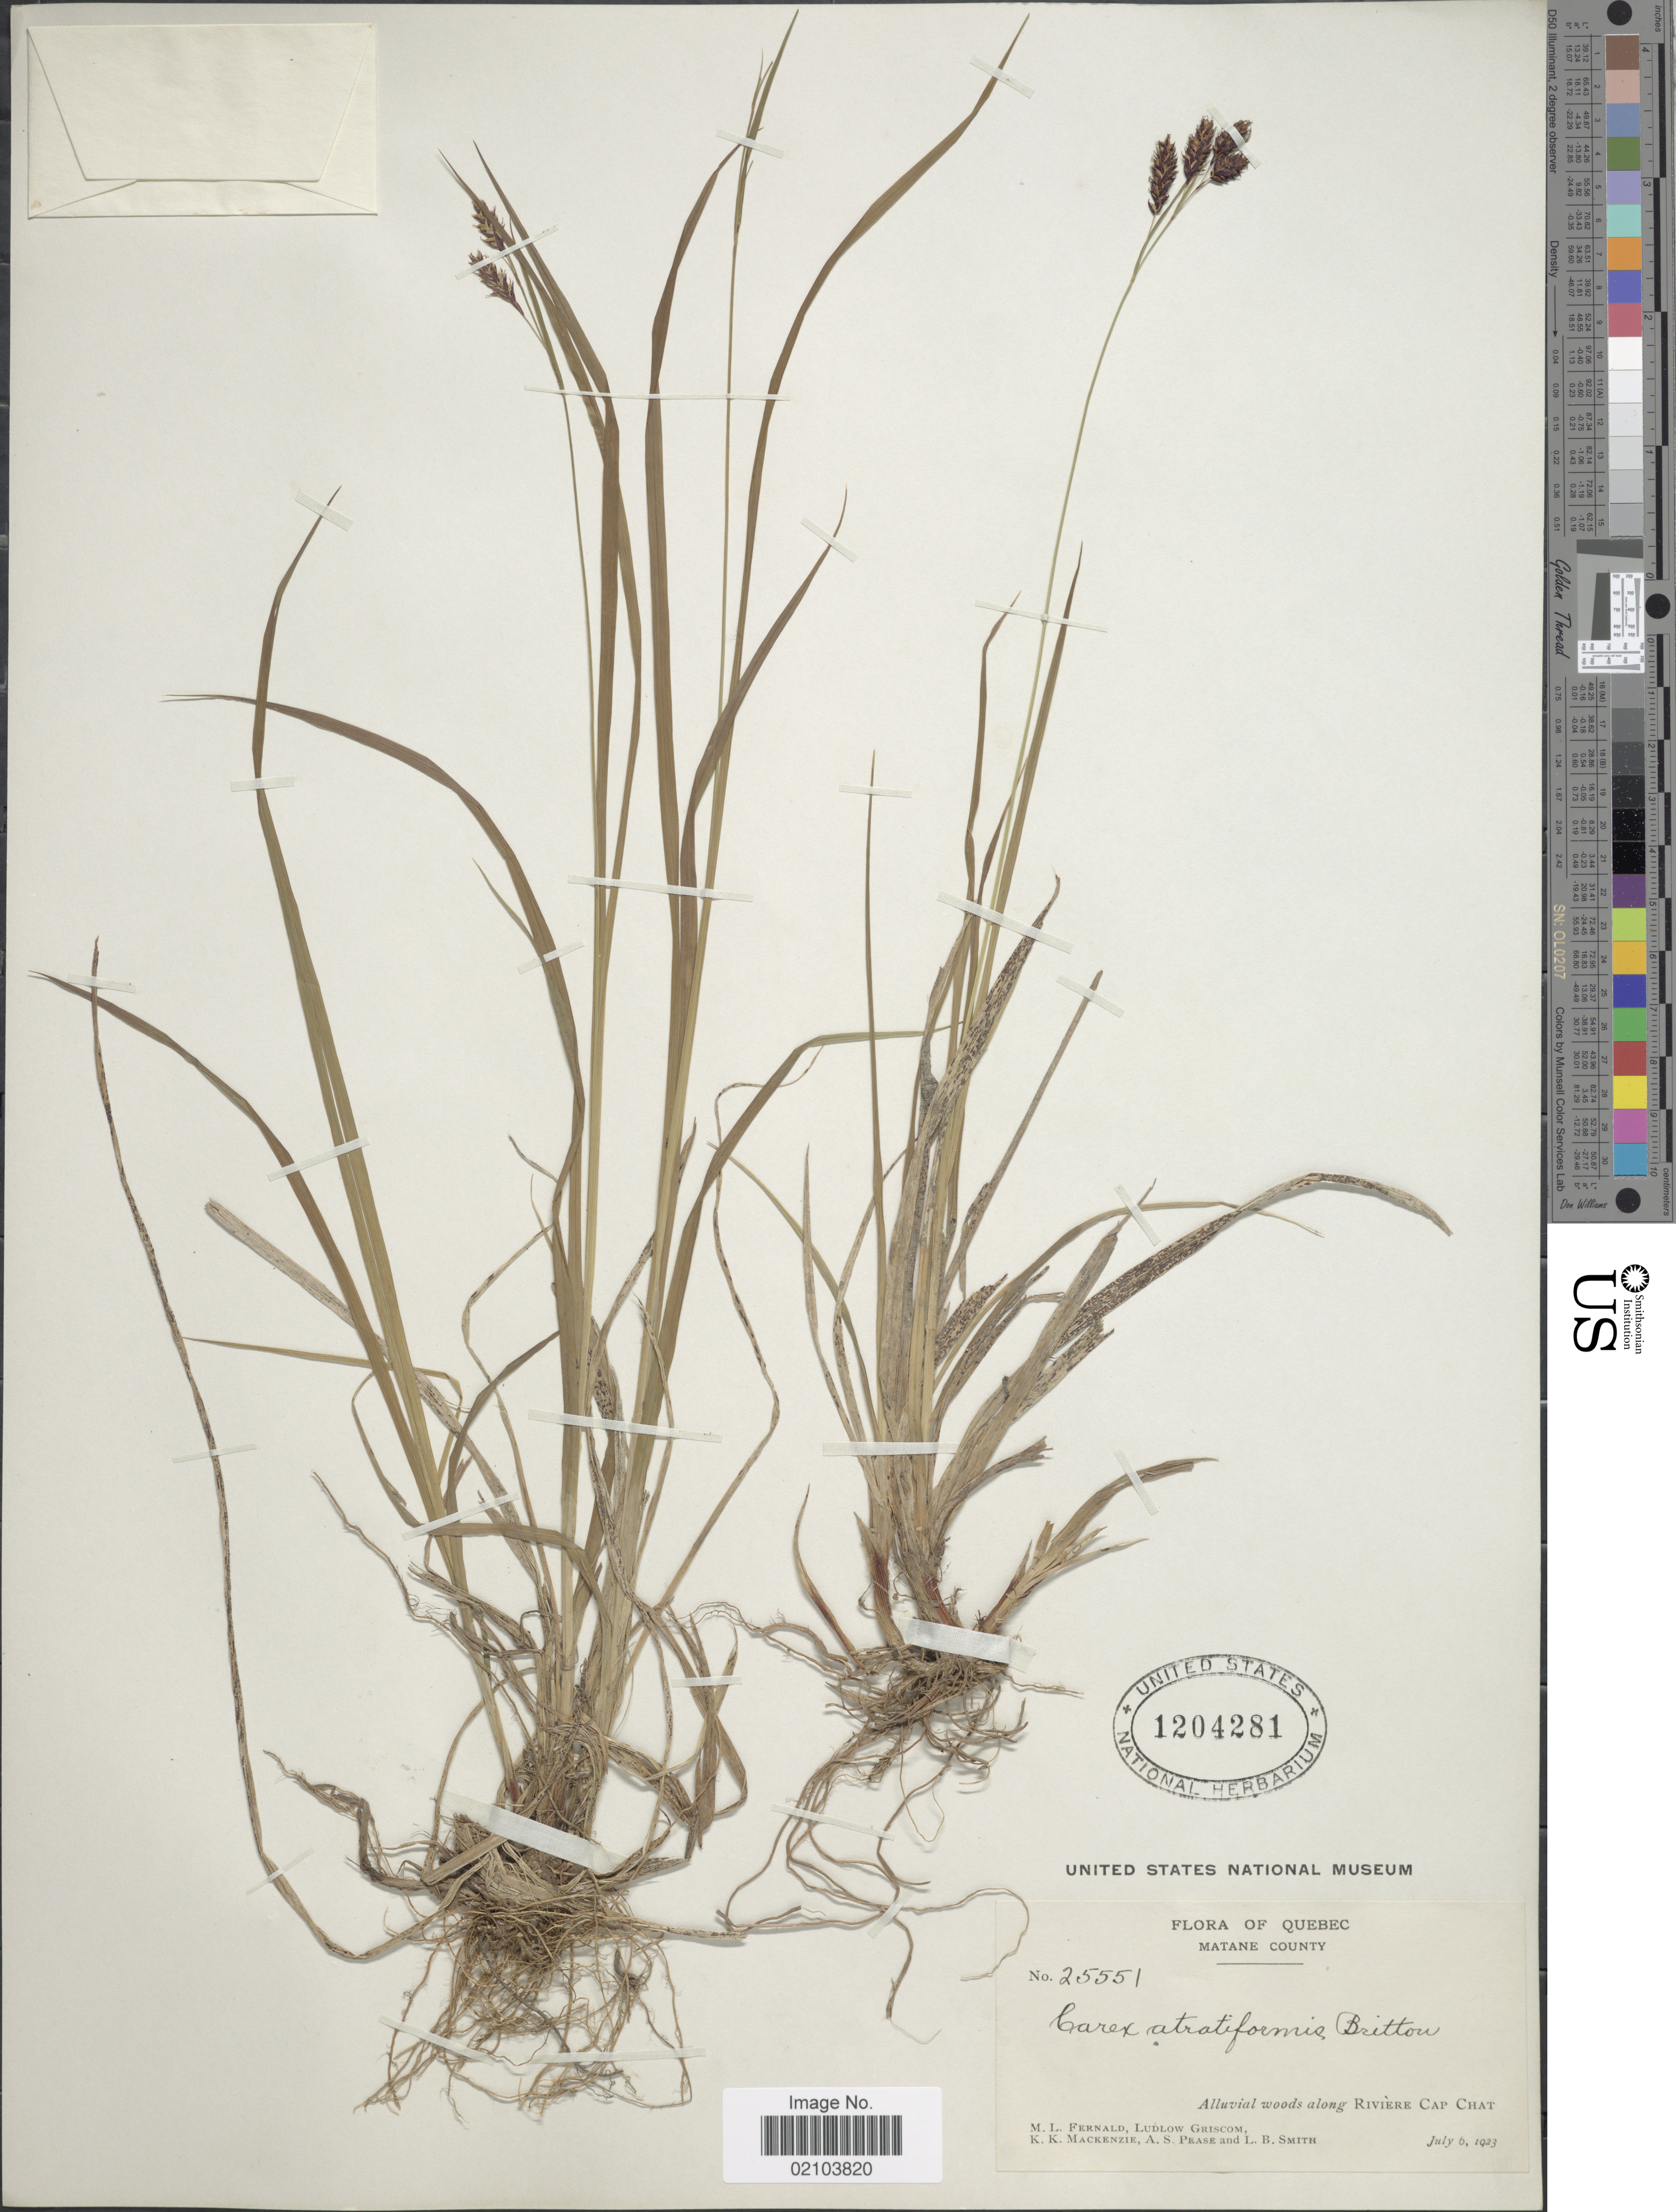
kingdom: Plantae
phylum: Tracheophyta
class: Liliopsida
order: Poales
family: Cyperaceae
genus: Carex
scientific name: Carex atratiformis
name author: Britton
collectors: M. L. Fernald, L. Griscom, K. K. Mackenzie, A. S. Pease & L. Smith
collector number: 25551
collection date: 1923-07-06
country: Canada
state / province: Quebec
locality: Matane County. Along Rivière Cap Chat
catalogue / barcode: US 1204281